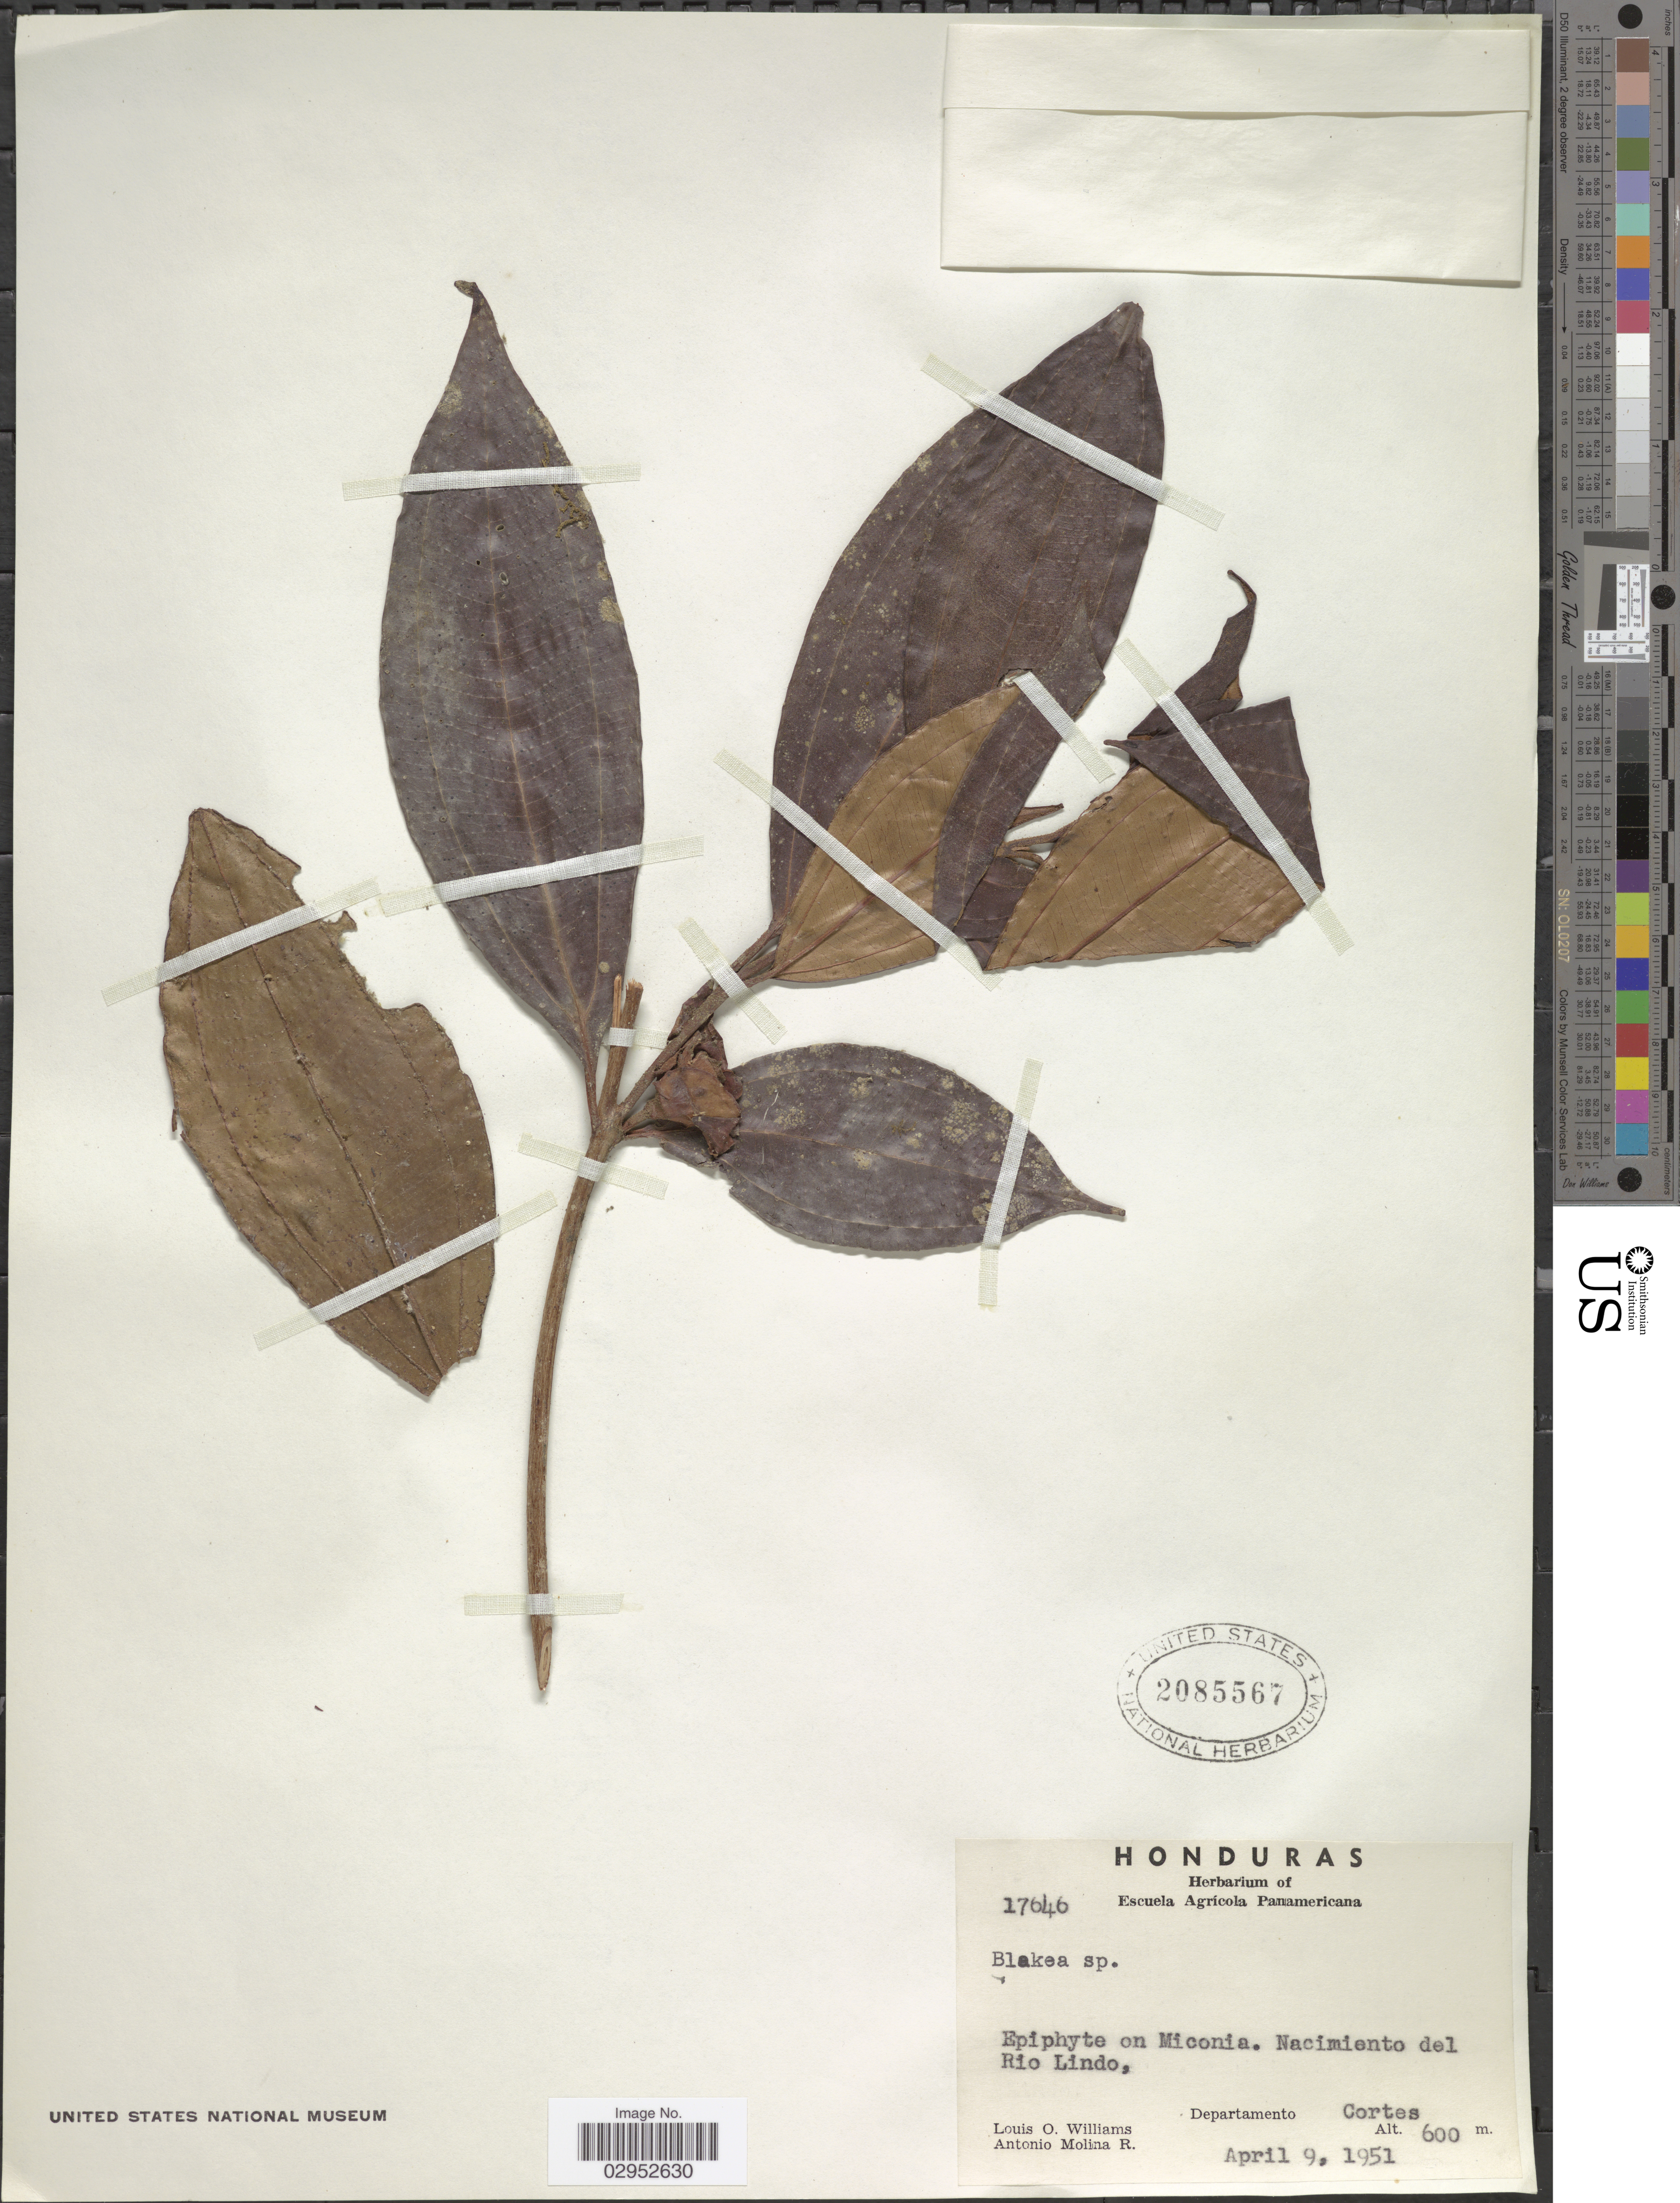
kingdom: Plantae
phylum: Tracheophyta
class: Magnoliopsida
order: Myrtales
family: Melastomataceae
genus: Blakea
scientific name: Blakea cuneata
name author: Standl.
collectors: L. O. Williams & A. Molina R.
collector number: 17646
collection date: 1951-04-09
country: Honduras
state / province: Cortés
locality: Epiphyte on Miconia. Nacimiento del Rio Lindo, Departamento Cortes.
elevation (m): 600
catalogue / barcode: US 2085567